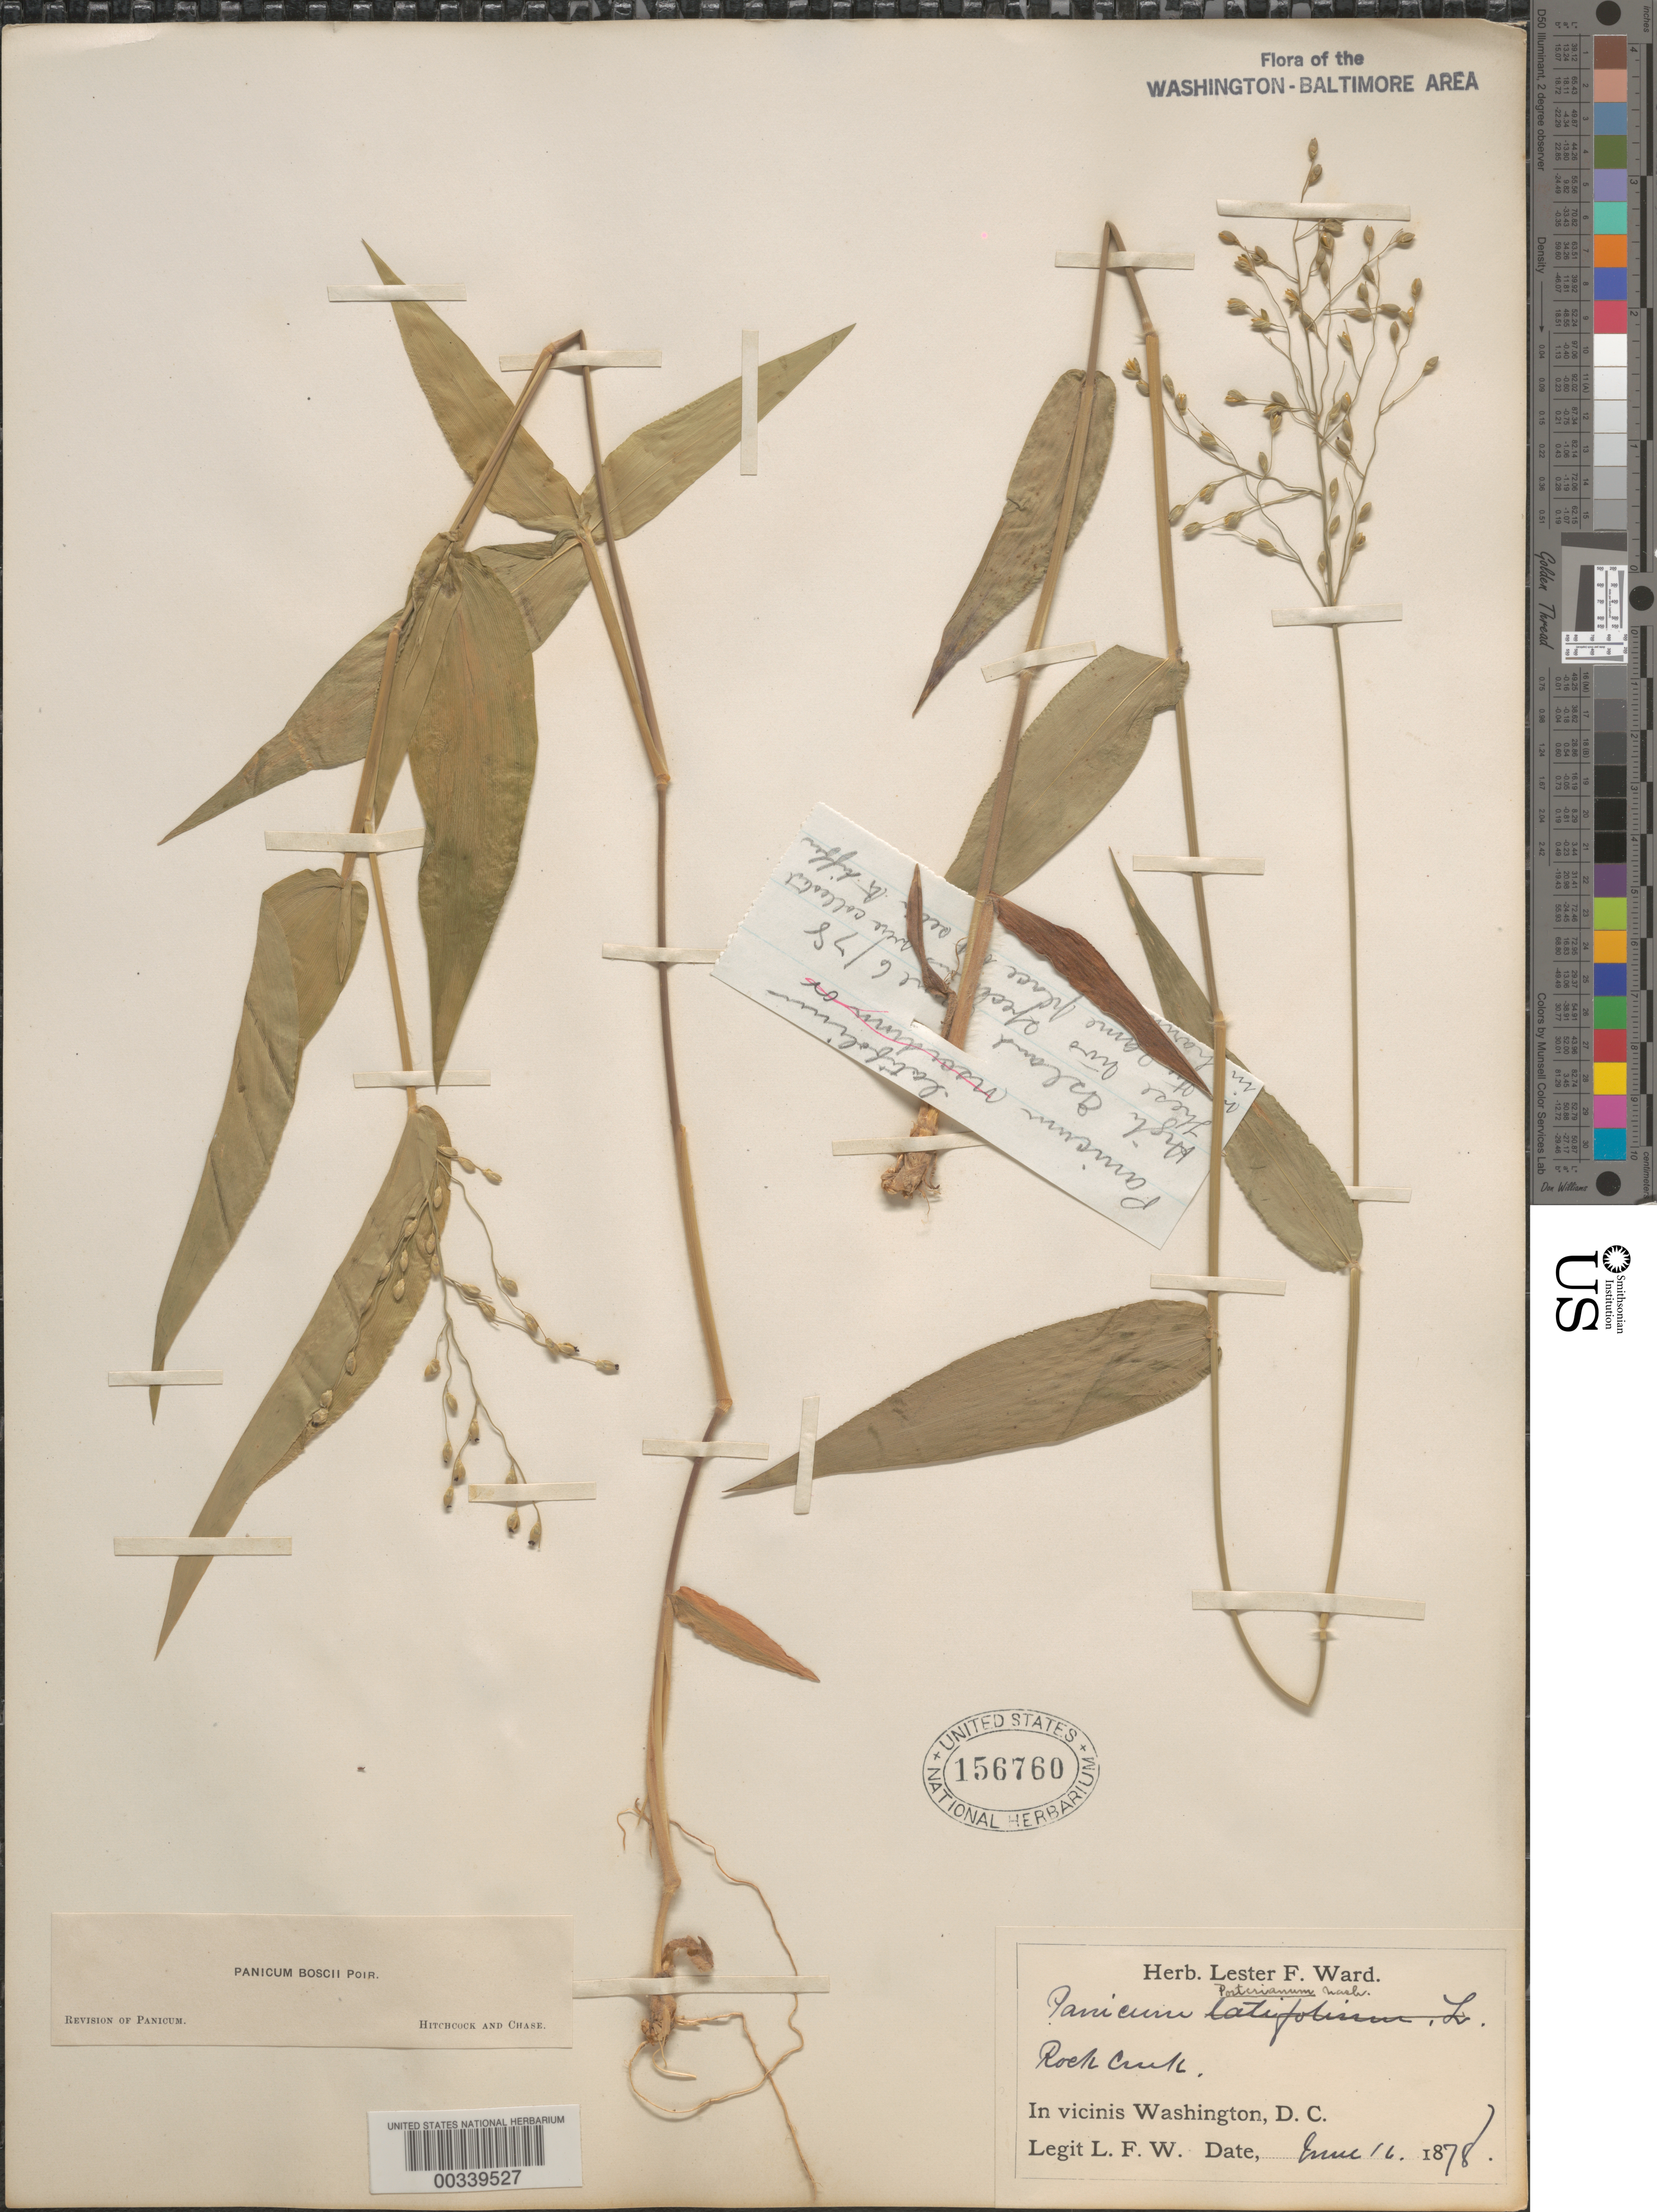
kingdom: Plantae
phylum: Tracheophyta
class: Liliopsida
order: Poales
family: Poaceae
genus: Dichanthelium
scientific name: Dichanthelium boscii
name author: (Poir.) Gould & C.A. Clark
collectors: L. F. Ward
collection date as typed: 16 Jun 1878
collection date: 1878-06-16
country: United States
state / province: District of Columbia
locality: Rock Creek Rock Creek Park and Vicinity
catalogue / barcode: US 156760